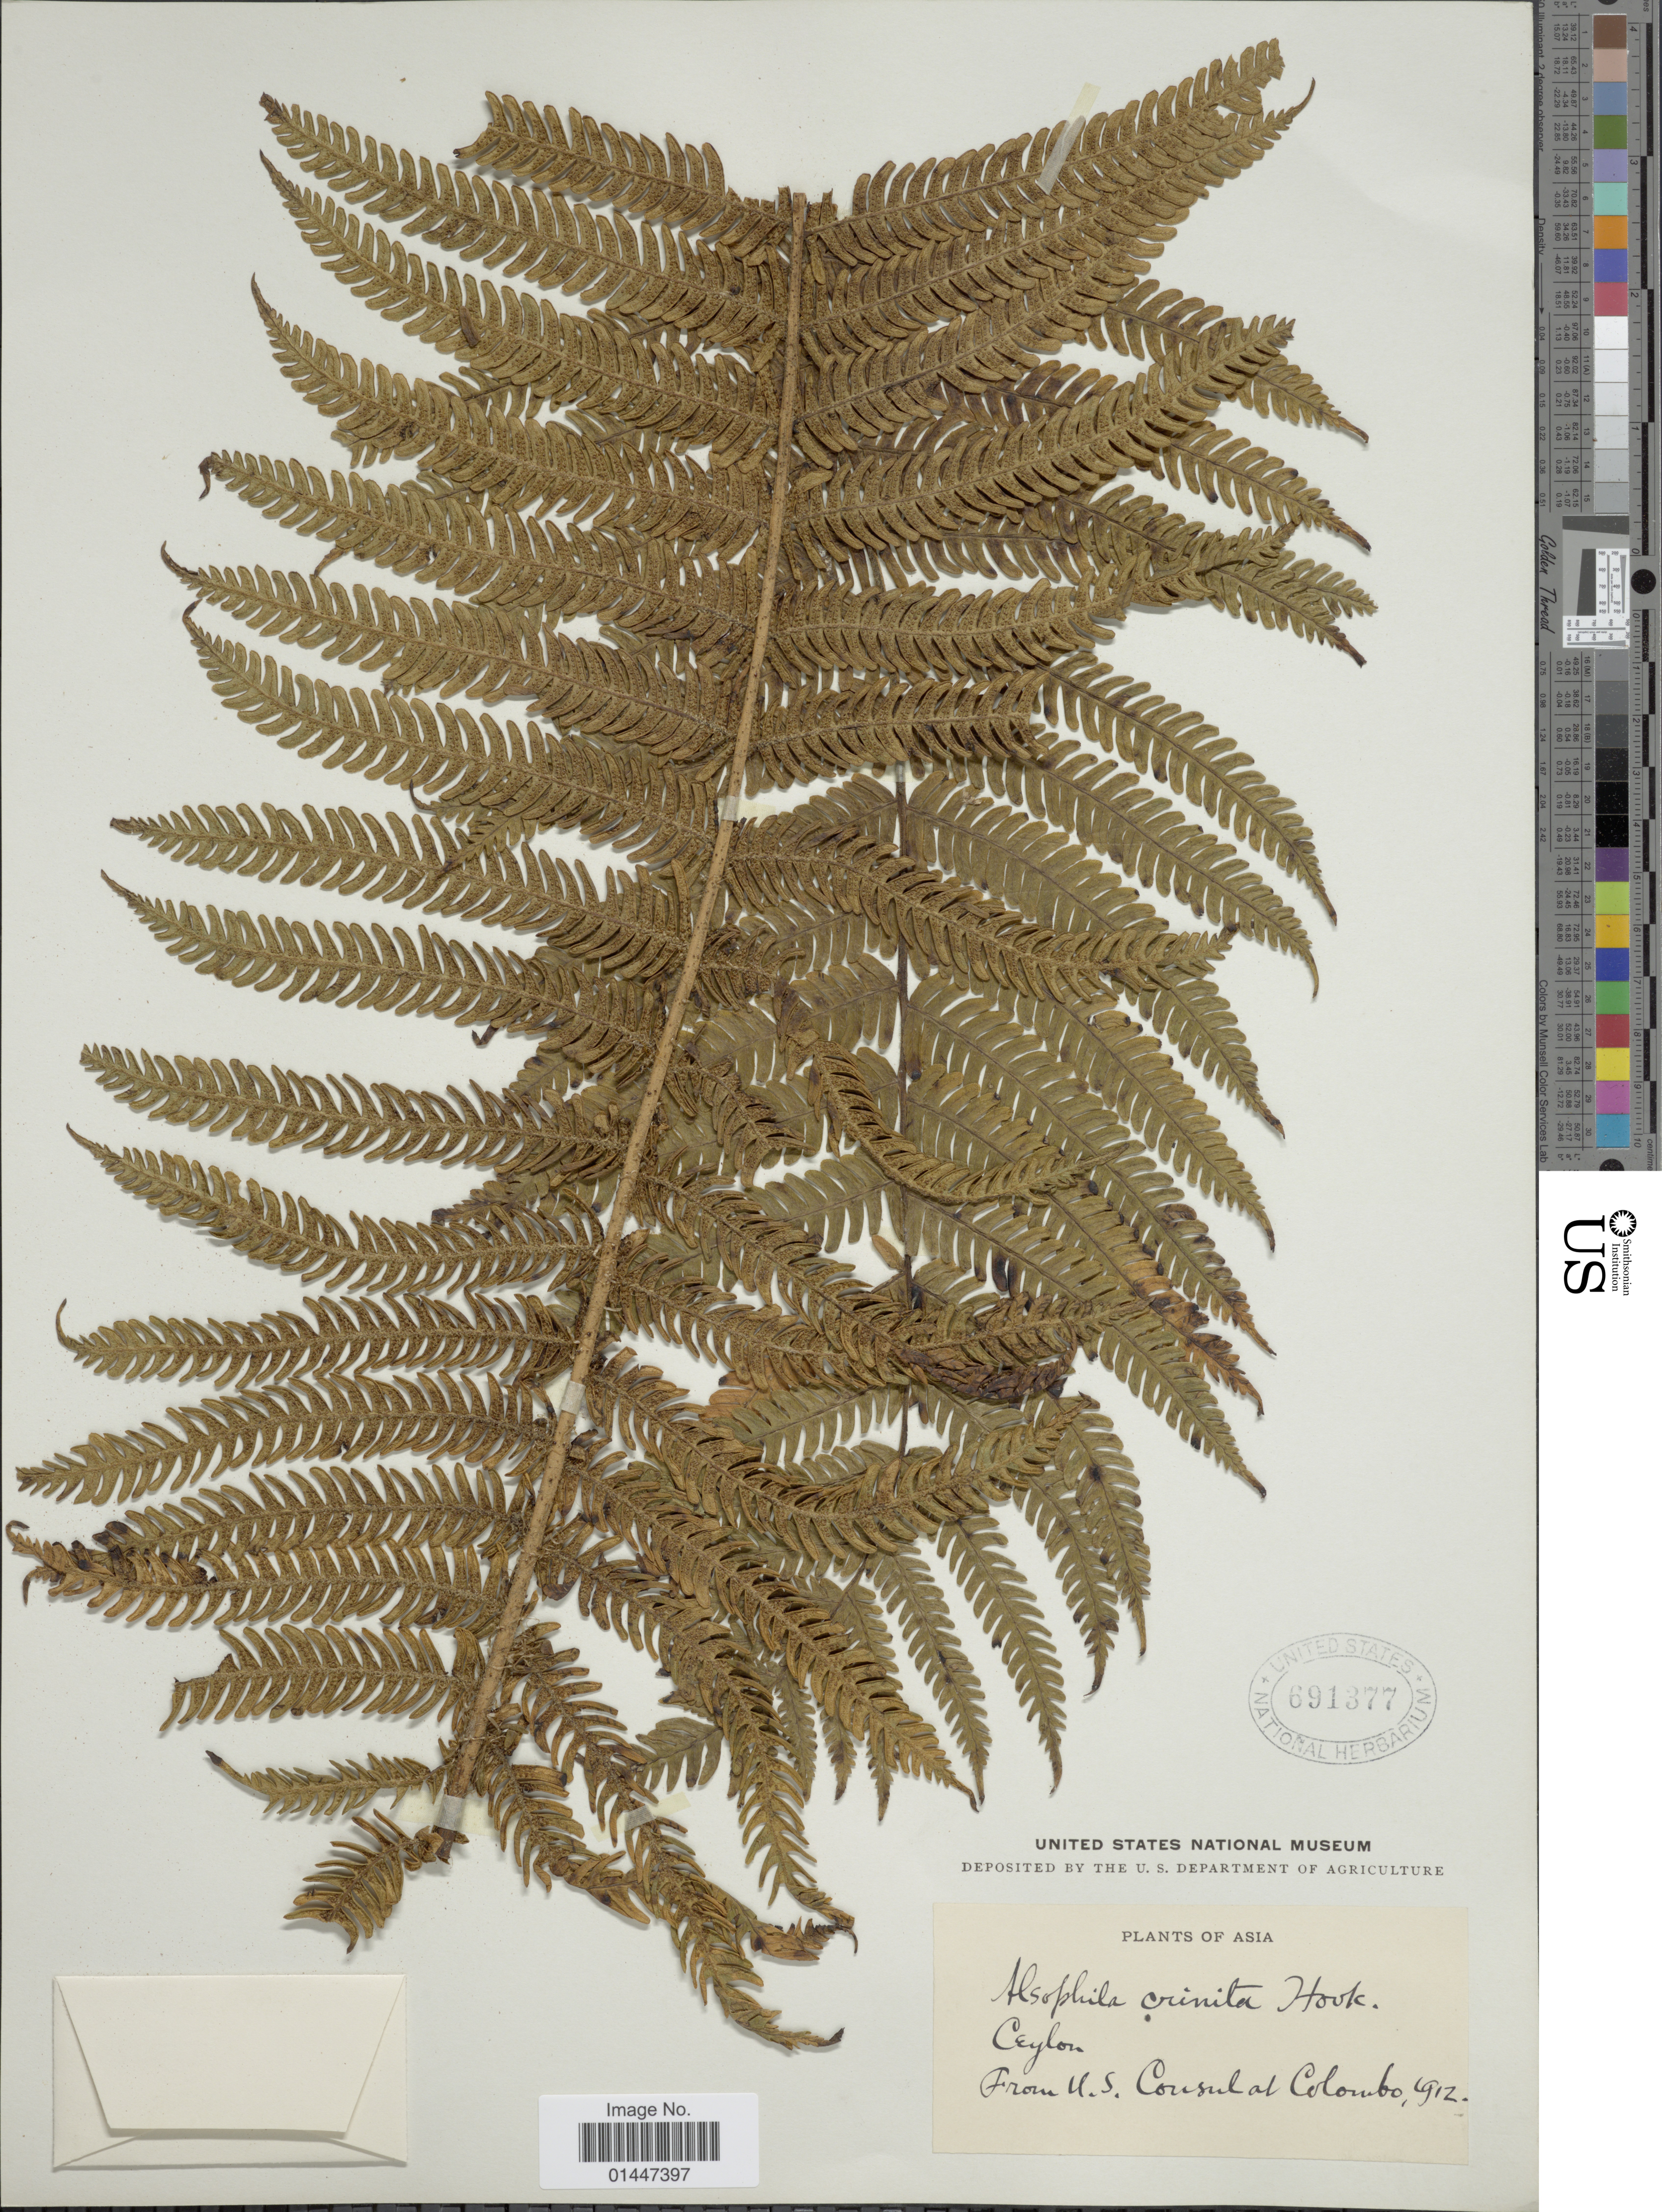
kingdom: Plantae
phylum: Tracheophyta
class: Polypodiopsida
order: Cyatheales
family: Cyatheaceae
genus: Sphaeropteris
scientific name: Sphaeropteris crinita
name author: (Hook.) R.M. Tryon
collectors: United States Consulate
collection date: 1912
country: Sri Lanka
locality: Colombo [unsure placement] Asia. Ceylon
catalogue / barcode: US 681377